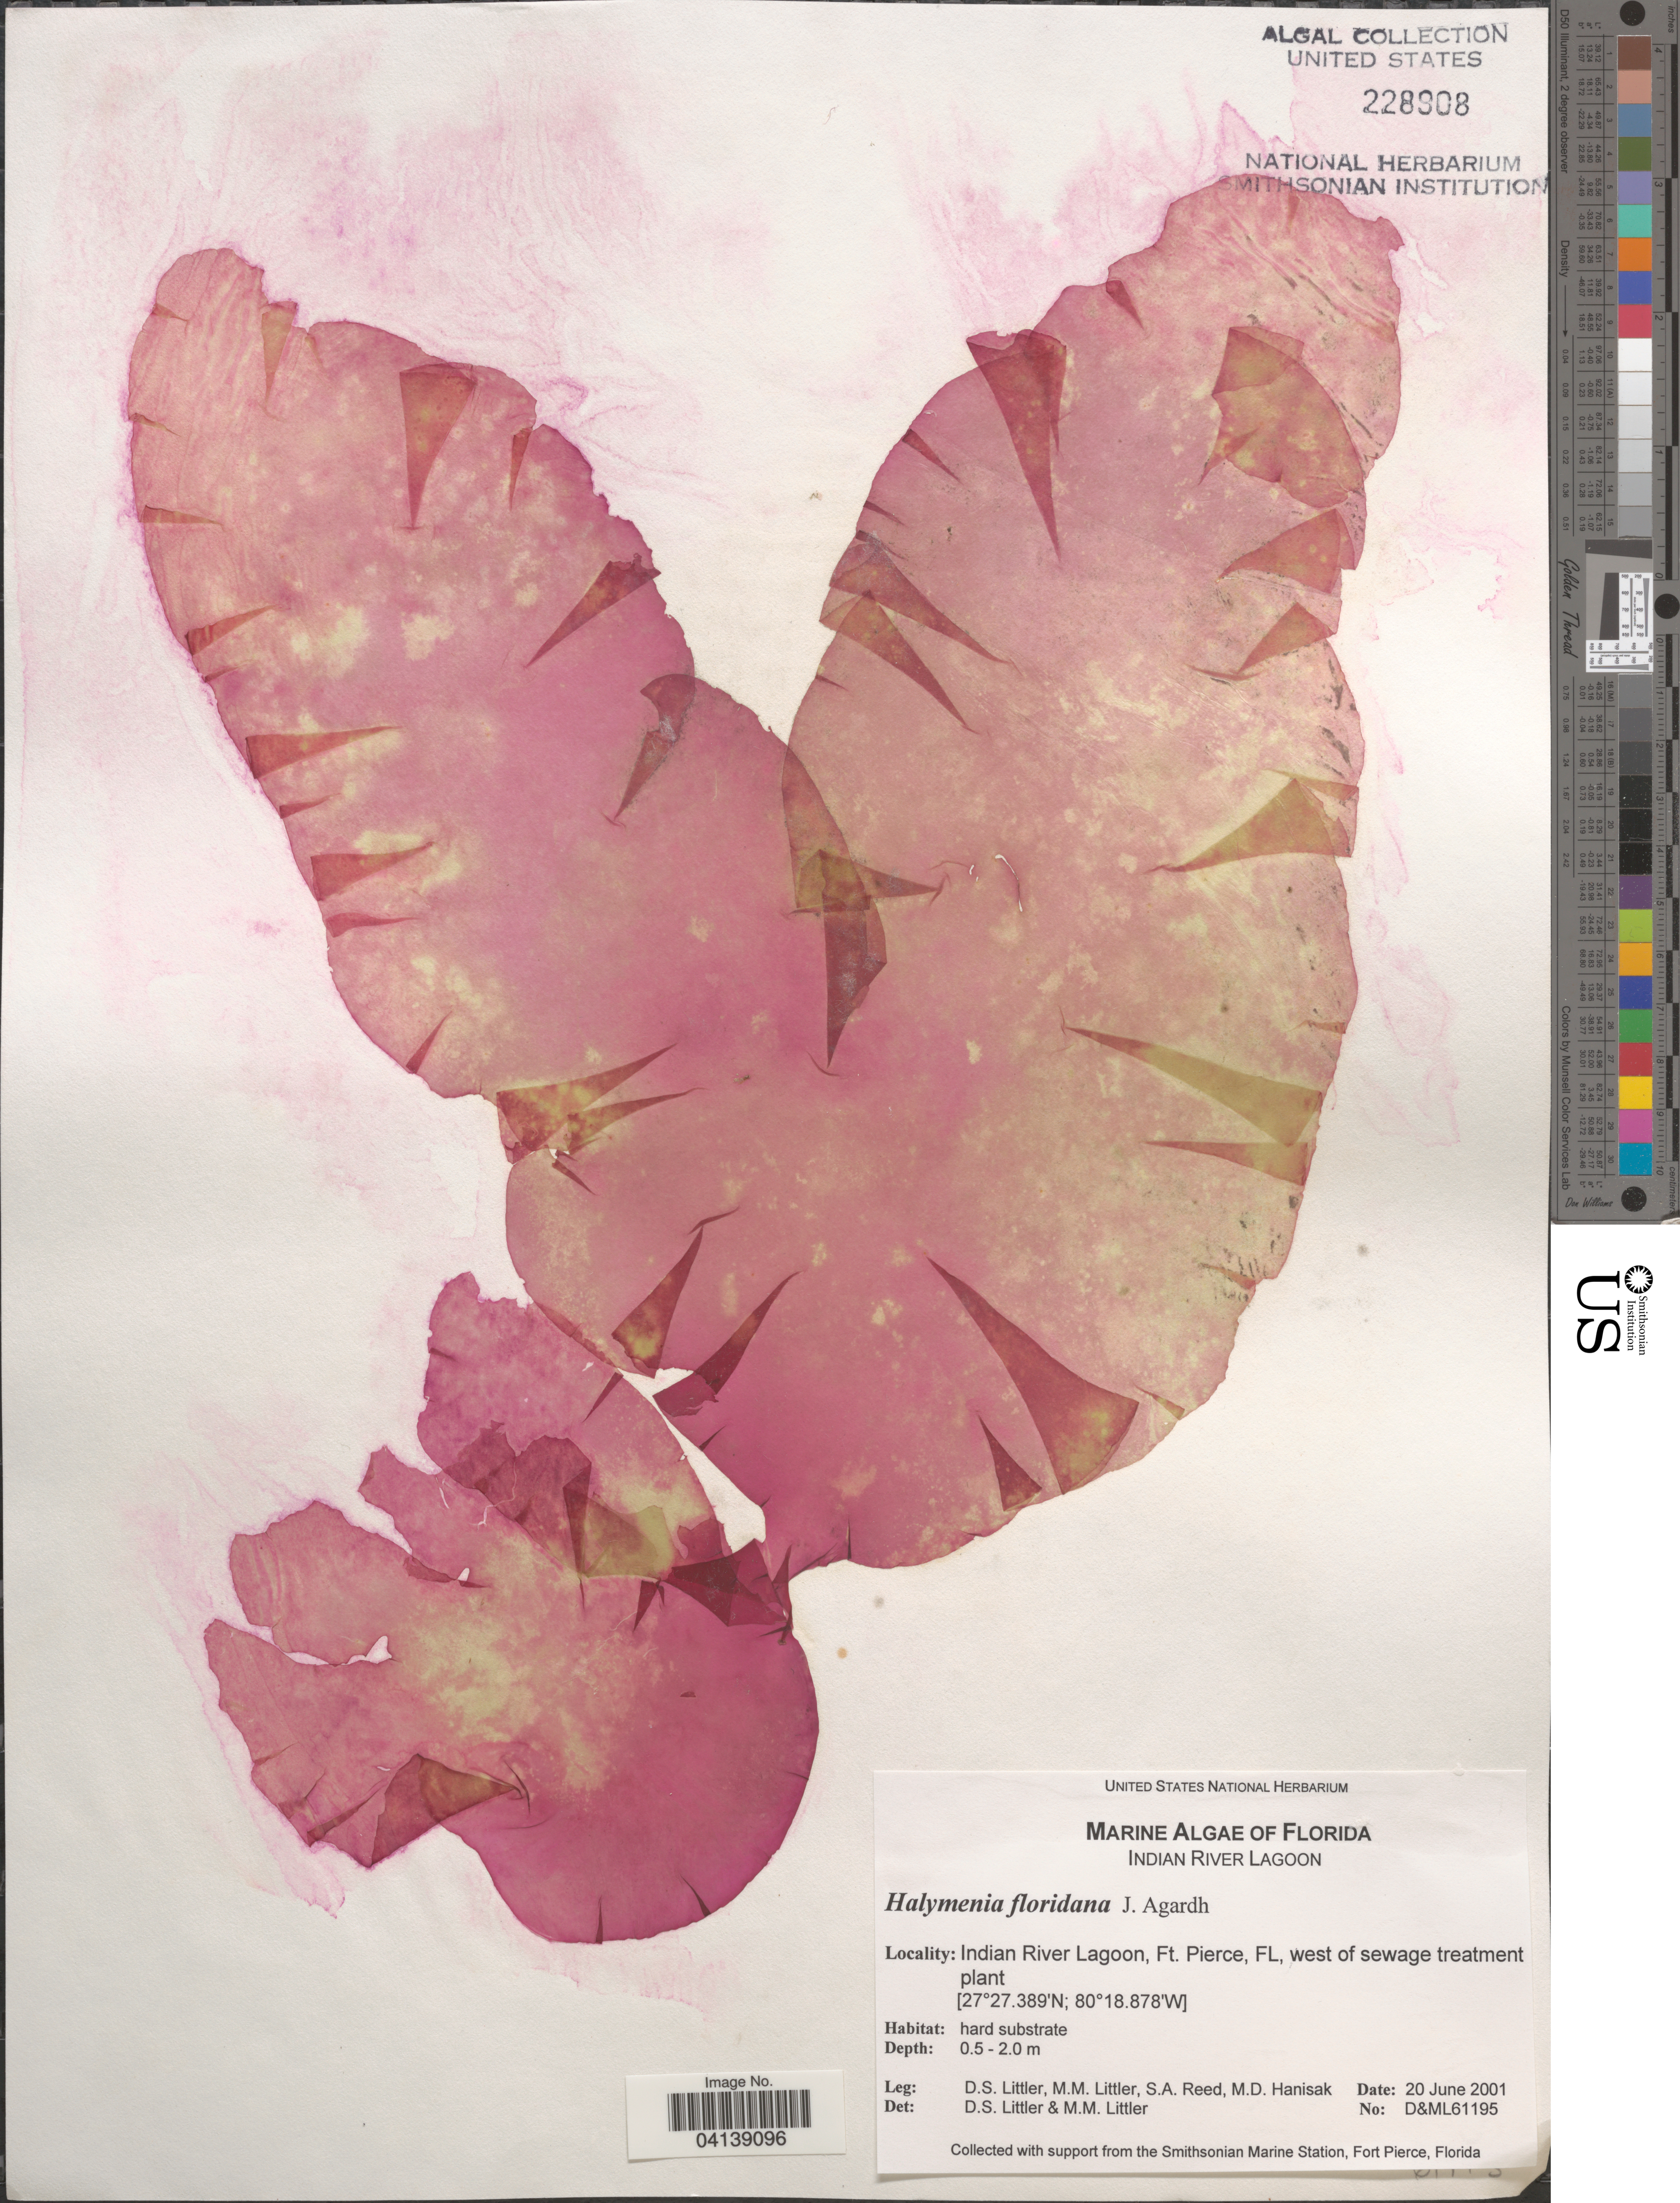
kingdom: Plantae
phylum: Rhodophyta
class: Florideophyceae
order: Halymeniales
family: Halymeniaceae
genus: Halymenia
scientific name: Halymenia floridana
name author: J. Agardh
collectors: D. S. Littler, S. Reed & M. Hanisak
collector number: D&ML61195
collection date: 2001-06-20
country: United States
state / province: Florida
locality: Indian River Lagoon, Ft. Pierce, west of sewage treatment plant.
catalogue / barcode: US 228908